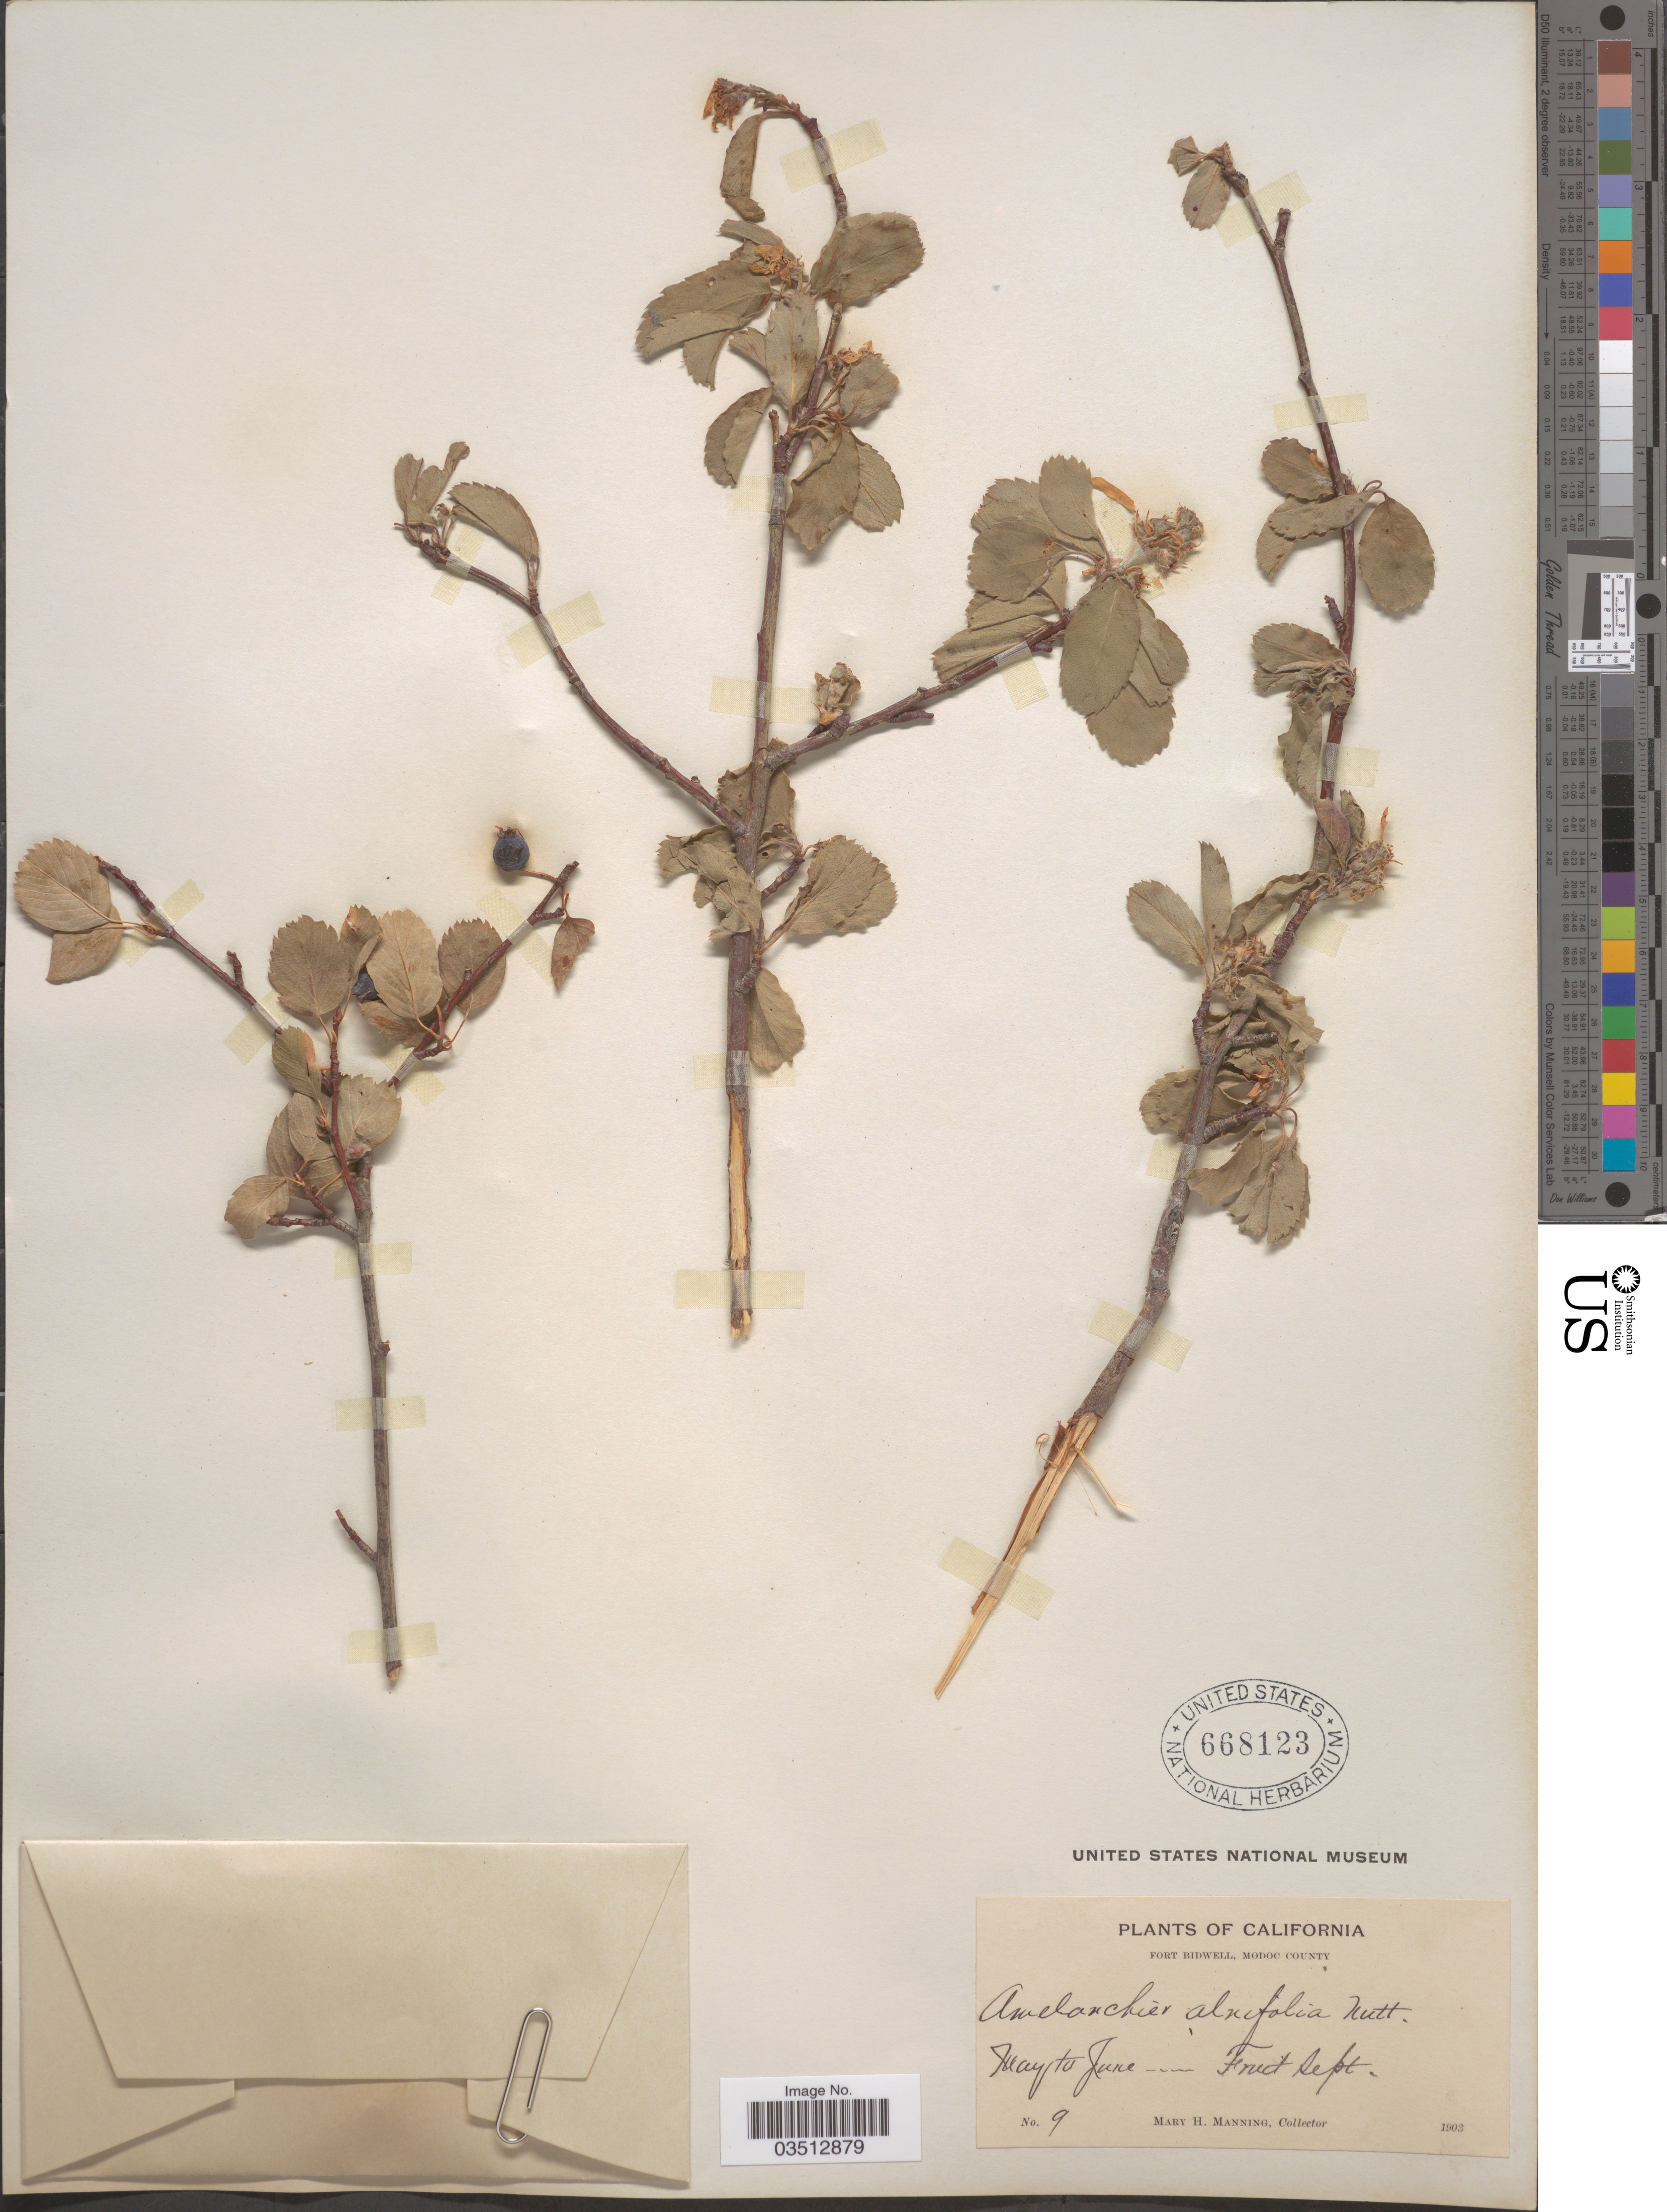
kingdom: Plantae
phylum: Tracheophyta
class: Magnoliopsida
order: Rosales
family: Rosaceae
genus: Amelanchier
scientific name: Amelanchier sp.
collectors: M. Manning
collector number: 9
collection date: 1903-05/1903-06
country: United States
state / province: California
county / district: Modoc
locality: Fort Bidwell, Modoc County.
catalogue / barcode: US 668123